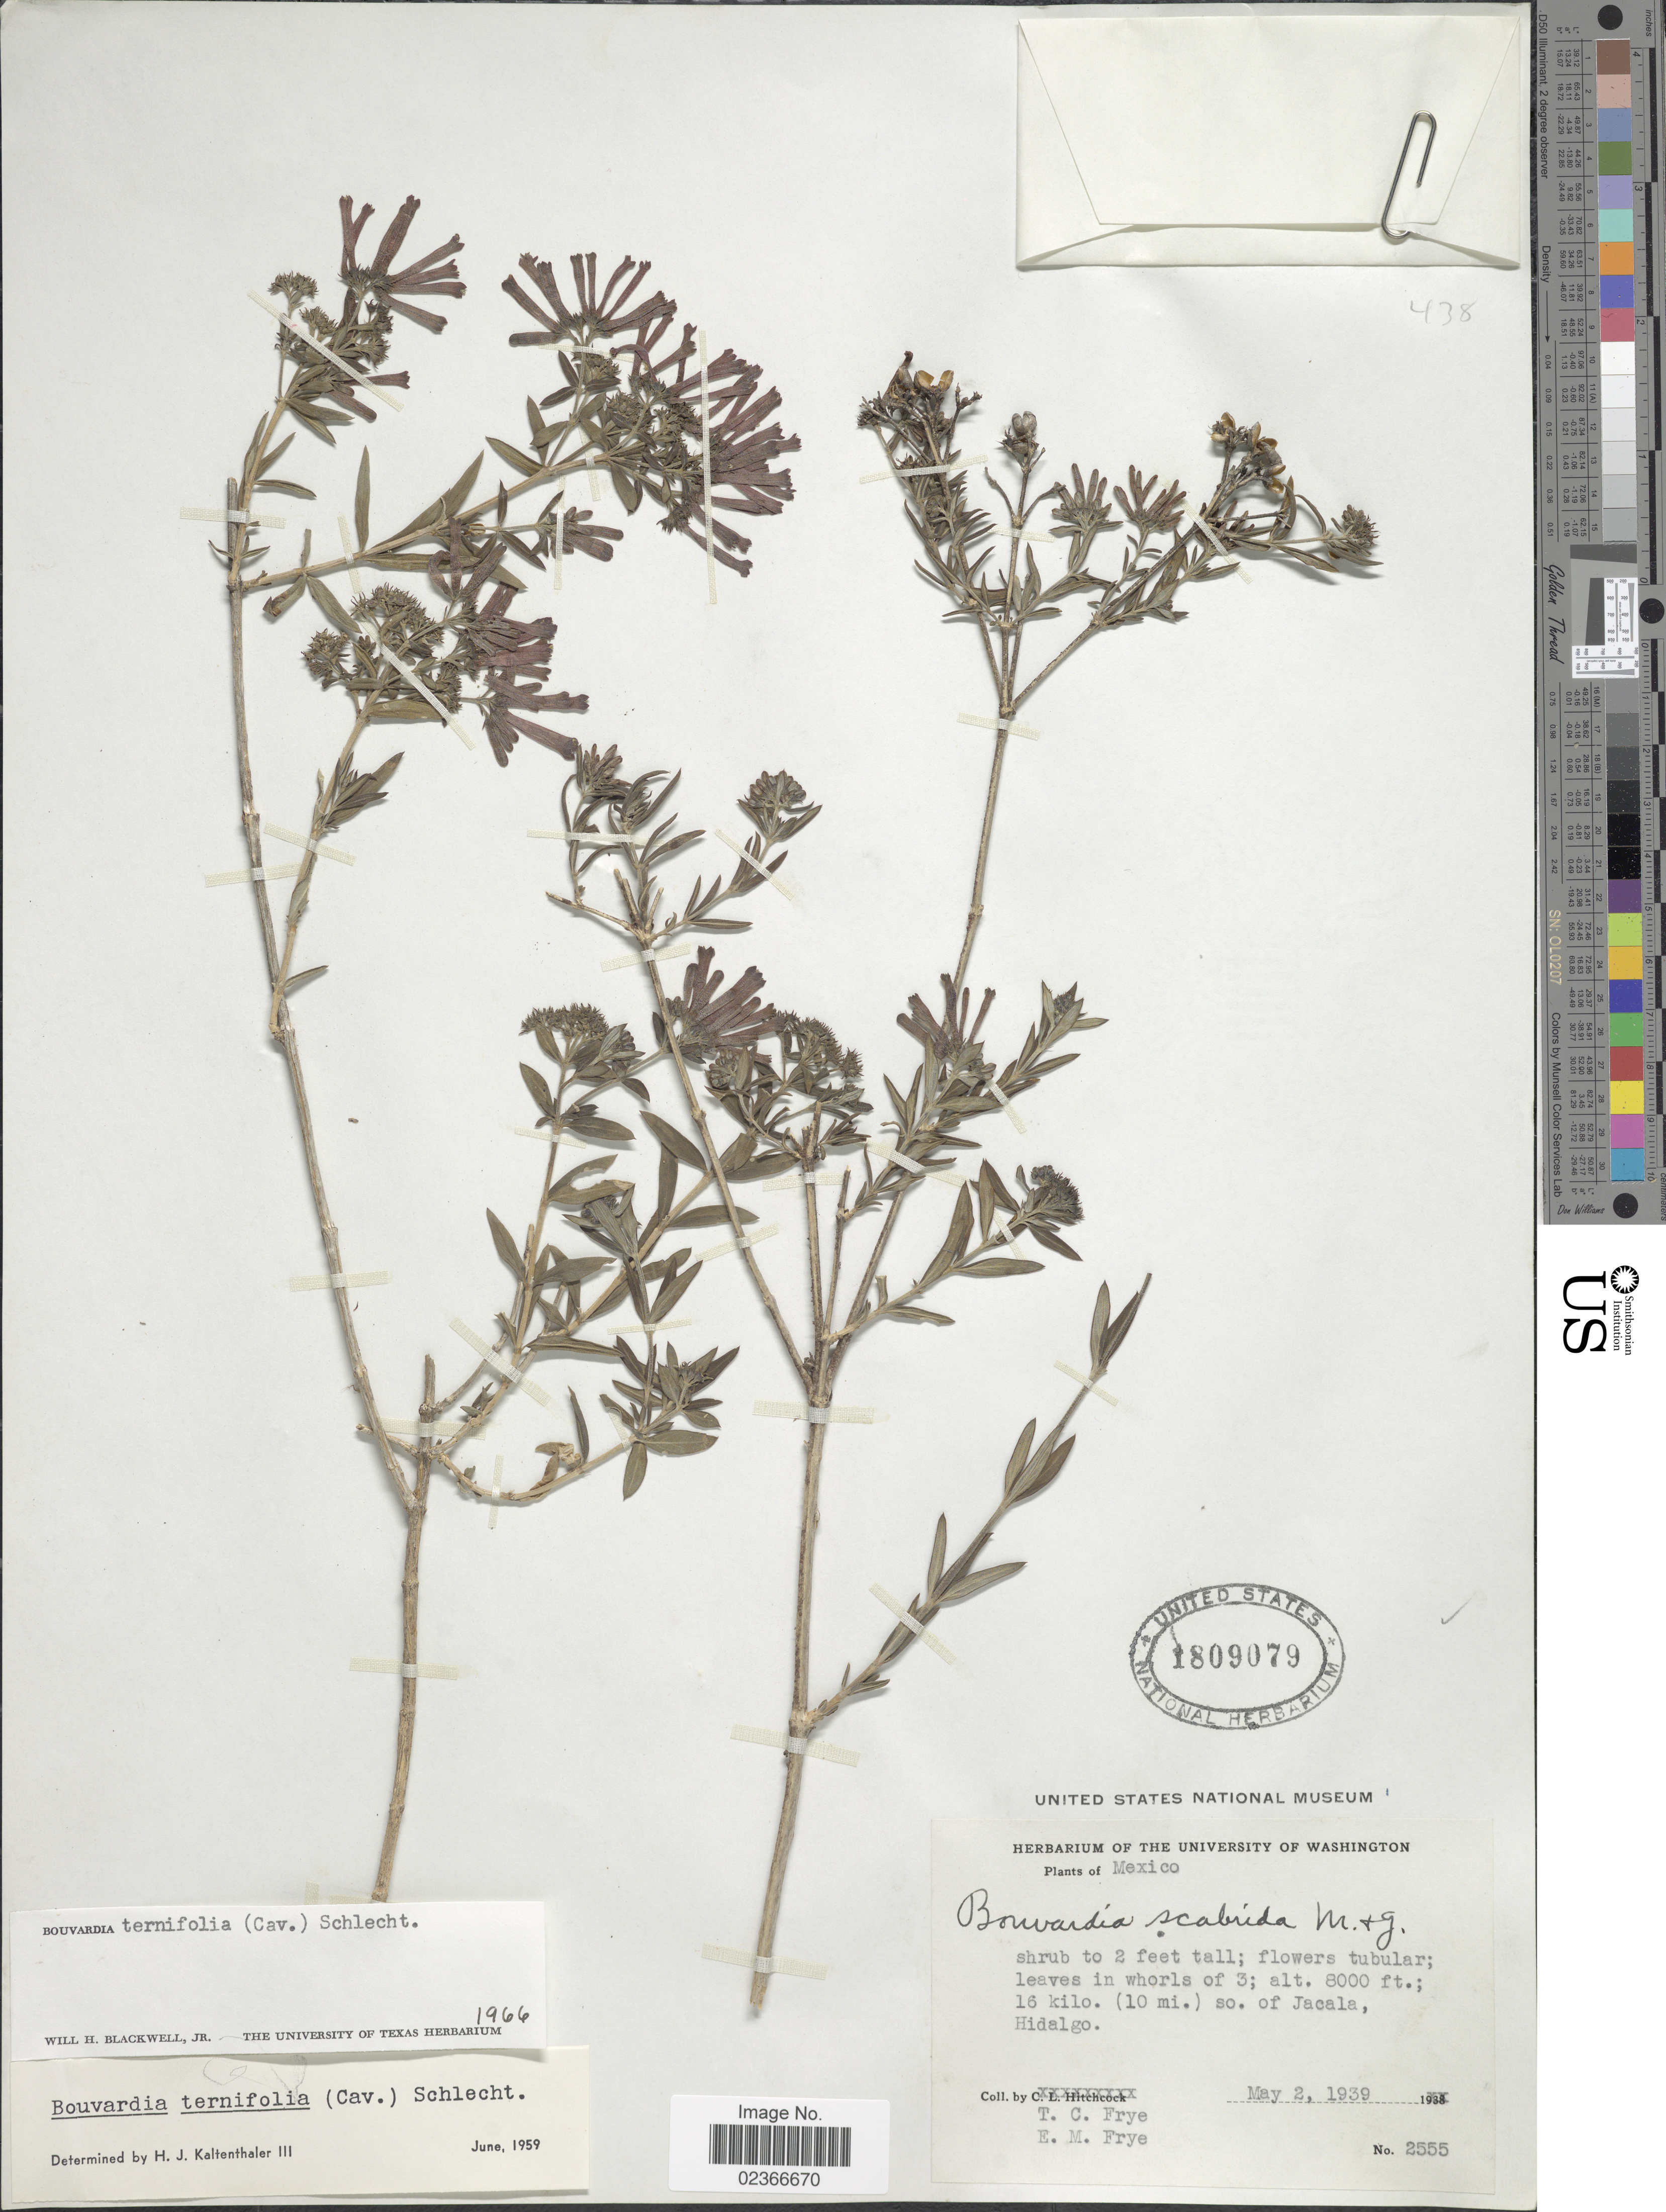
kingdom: Plantae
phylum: Tracheophyta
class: Magnoliopsida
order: Gentianales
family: Rubiaceae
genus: Bouvardia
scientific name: Bouvardia ternifolia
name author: (Cav.) Schltdl.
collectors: T. C. Frye & E. Frye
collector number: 2555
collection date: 1939-05-02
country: Mexico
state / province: Hidalgo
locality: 16 kilo. (10 mi.) so. of Jacala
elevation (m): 2438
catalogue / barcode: US 1809079